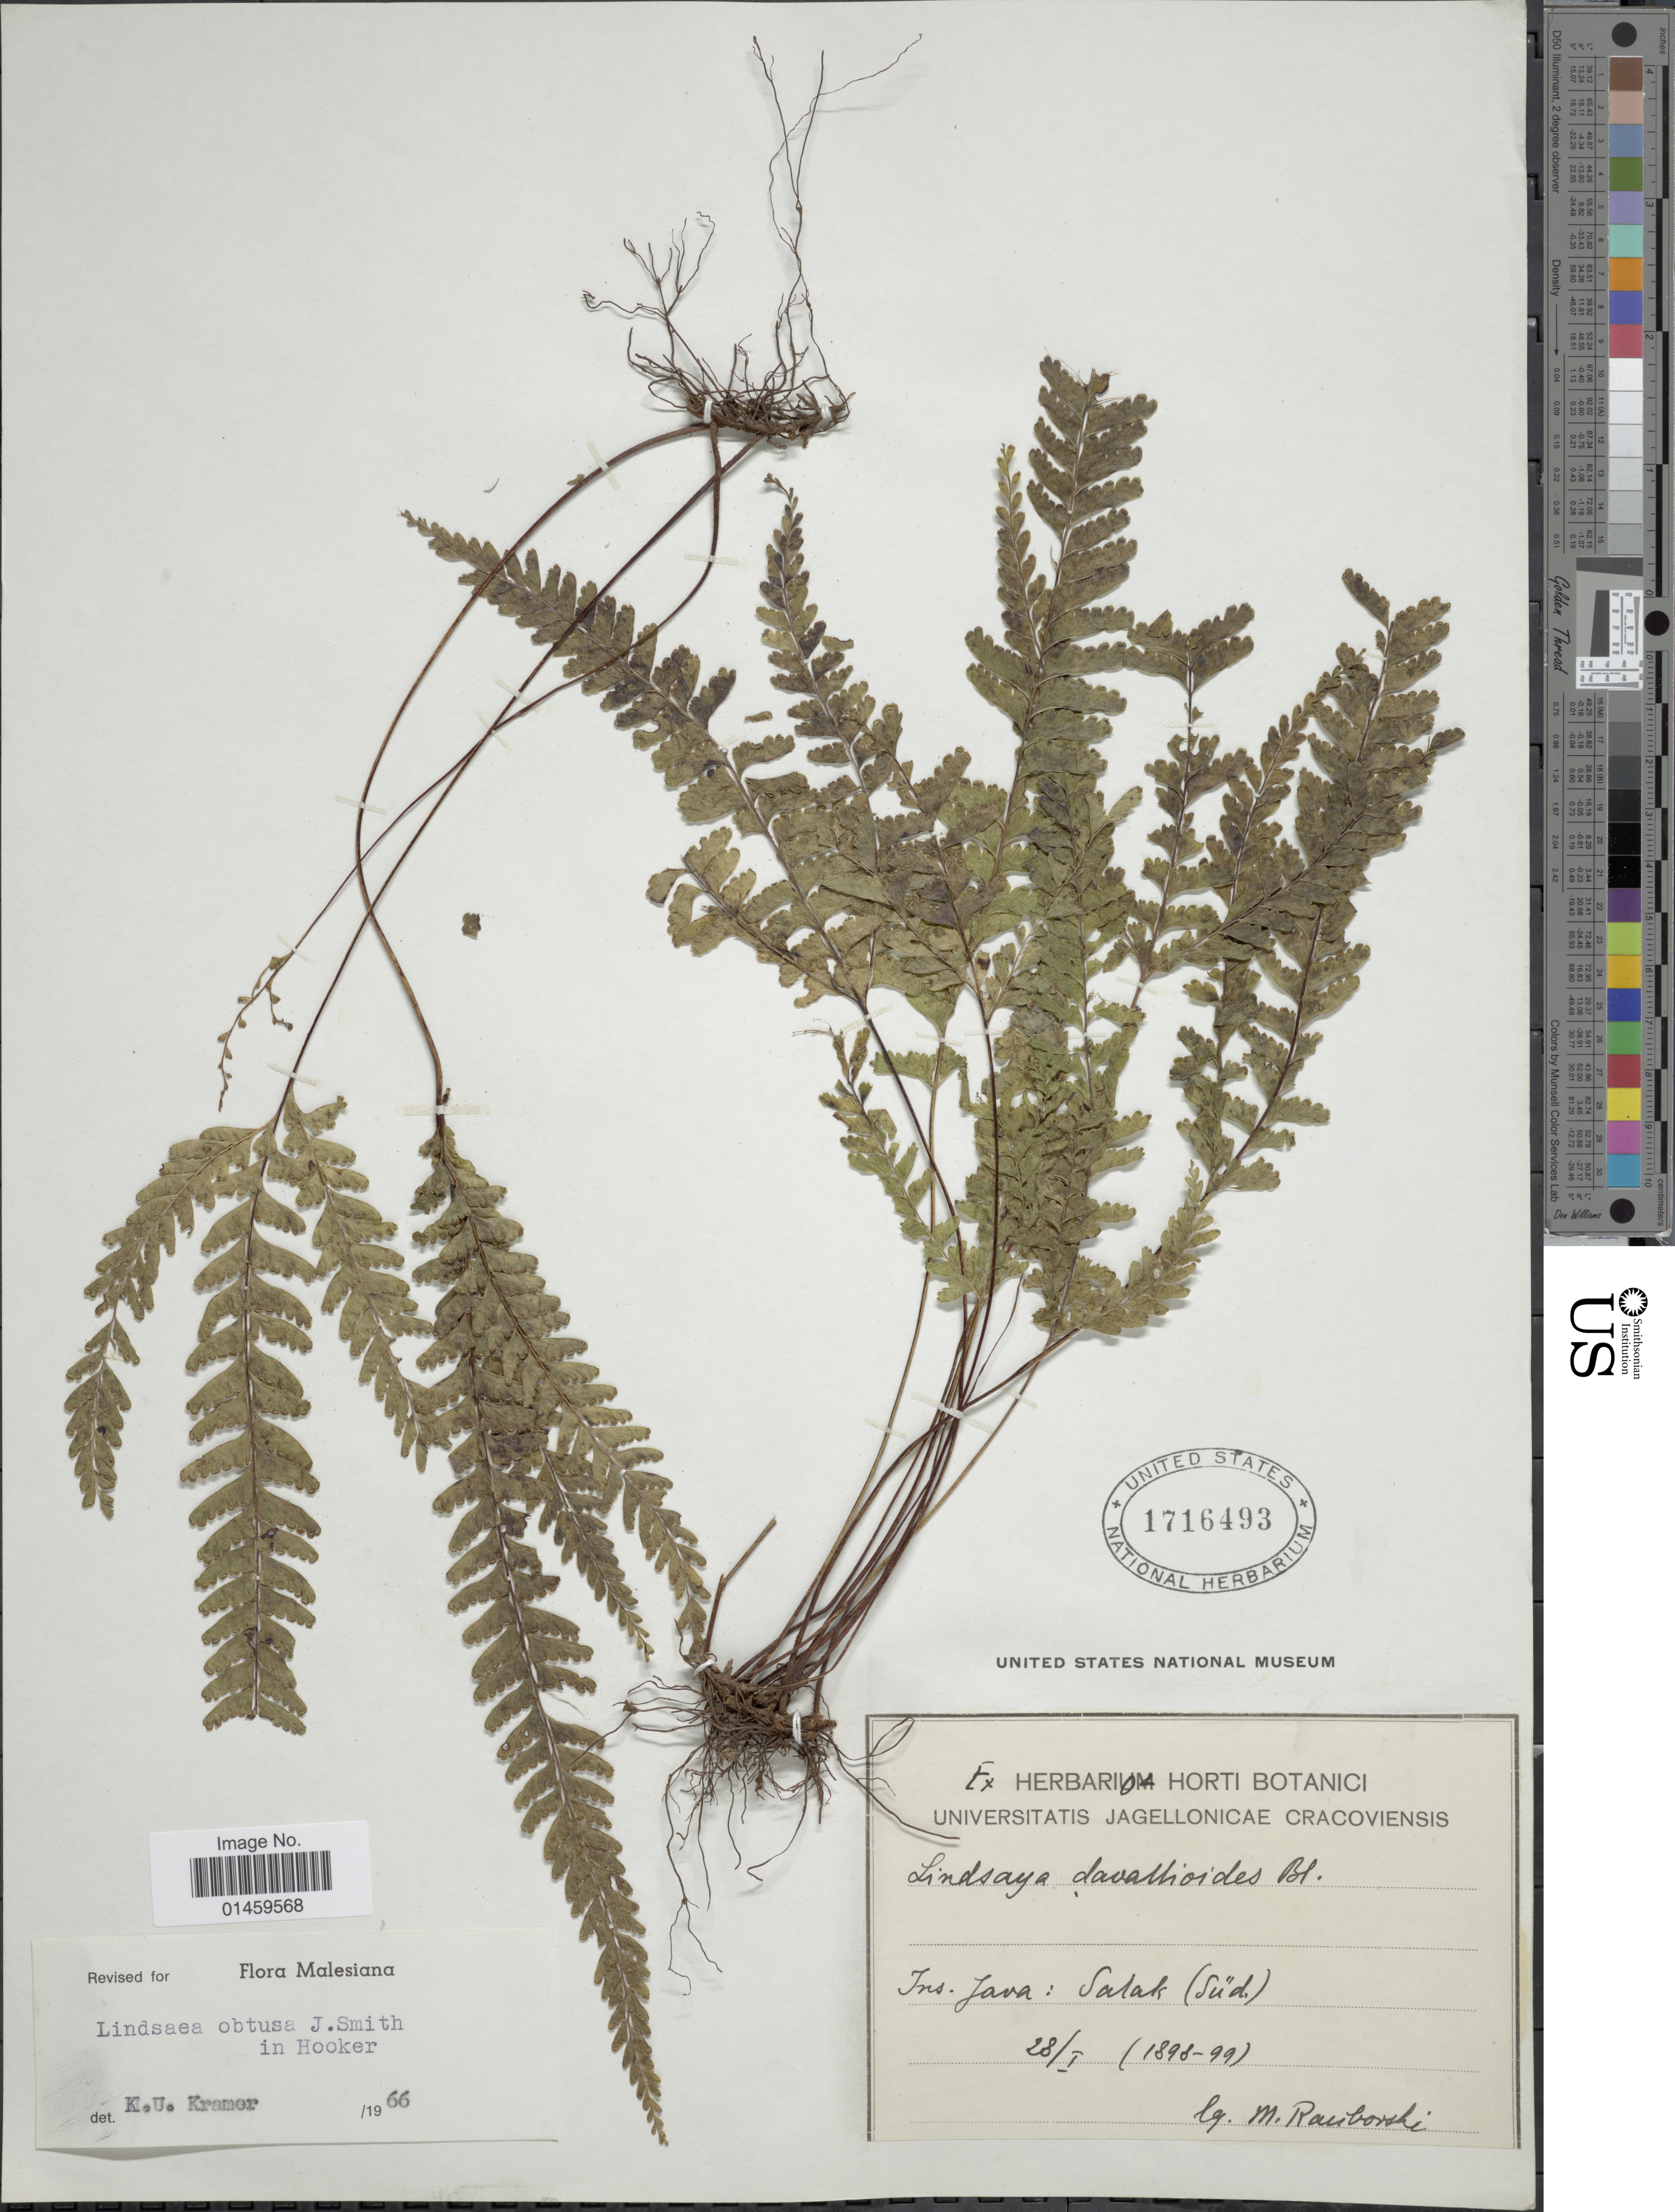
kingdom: Plantae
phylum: Tracheophyta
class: Polypodiopsida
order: Polypodiales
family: Lindsaeaceae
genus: Lindsaea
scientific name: Lindsaea obtusa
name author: J. Sm. ex Hook.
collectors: M. Ranborsche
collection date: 1898-01-28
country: Indonesia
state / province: Java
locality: Ins. Java: Salak (Sud).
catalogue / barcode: US 1716493